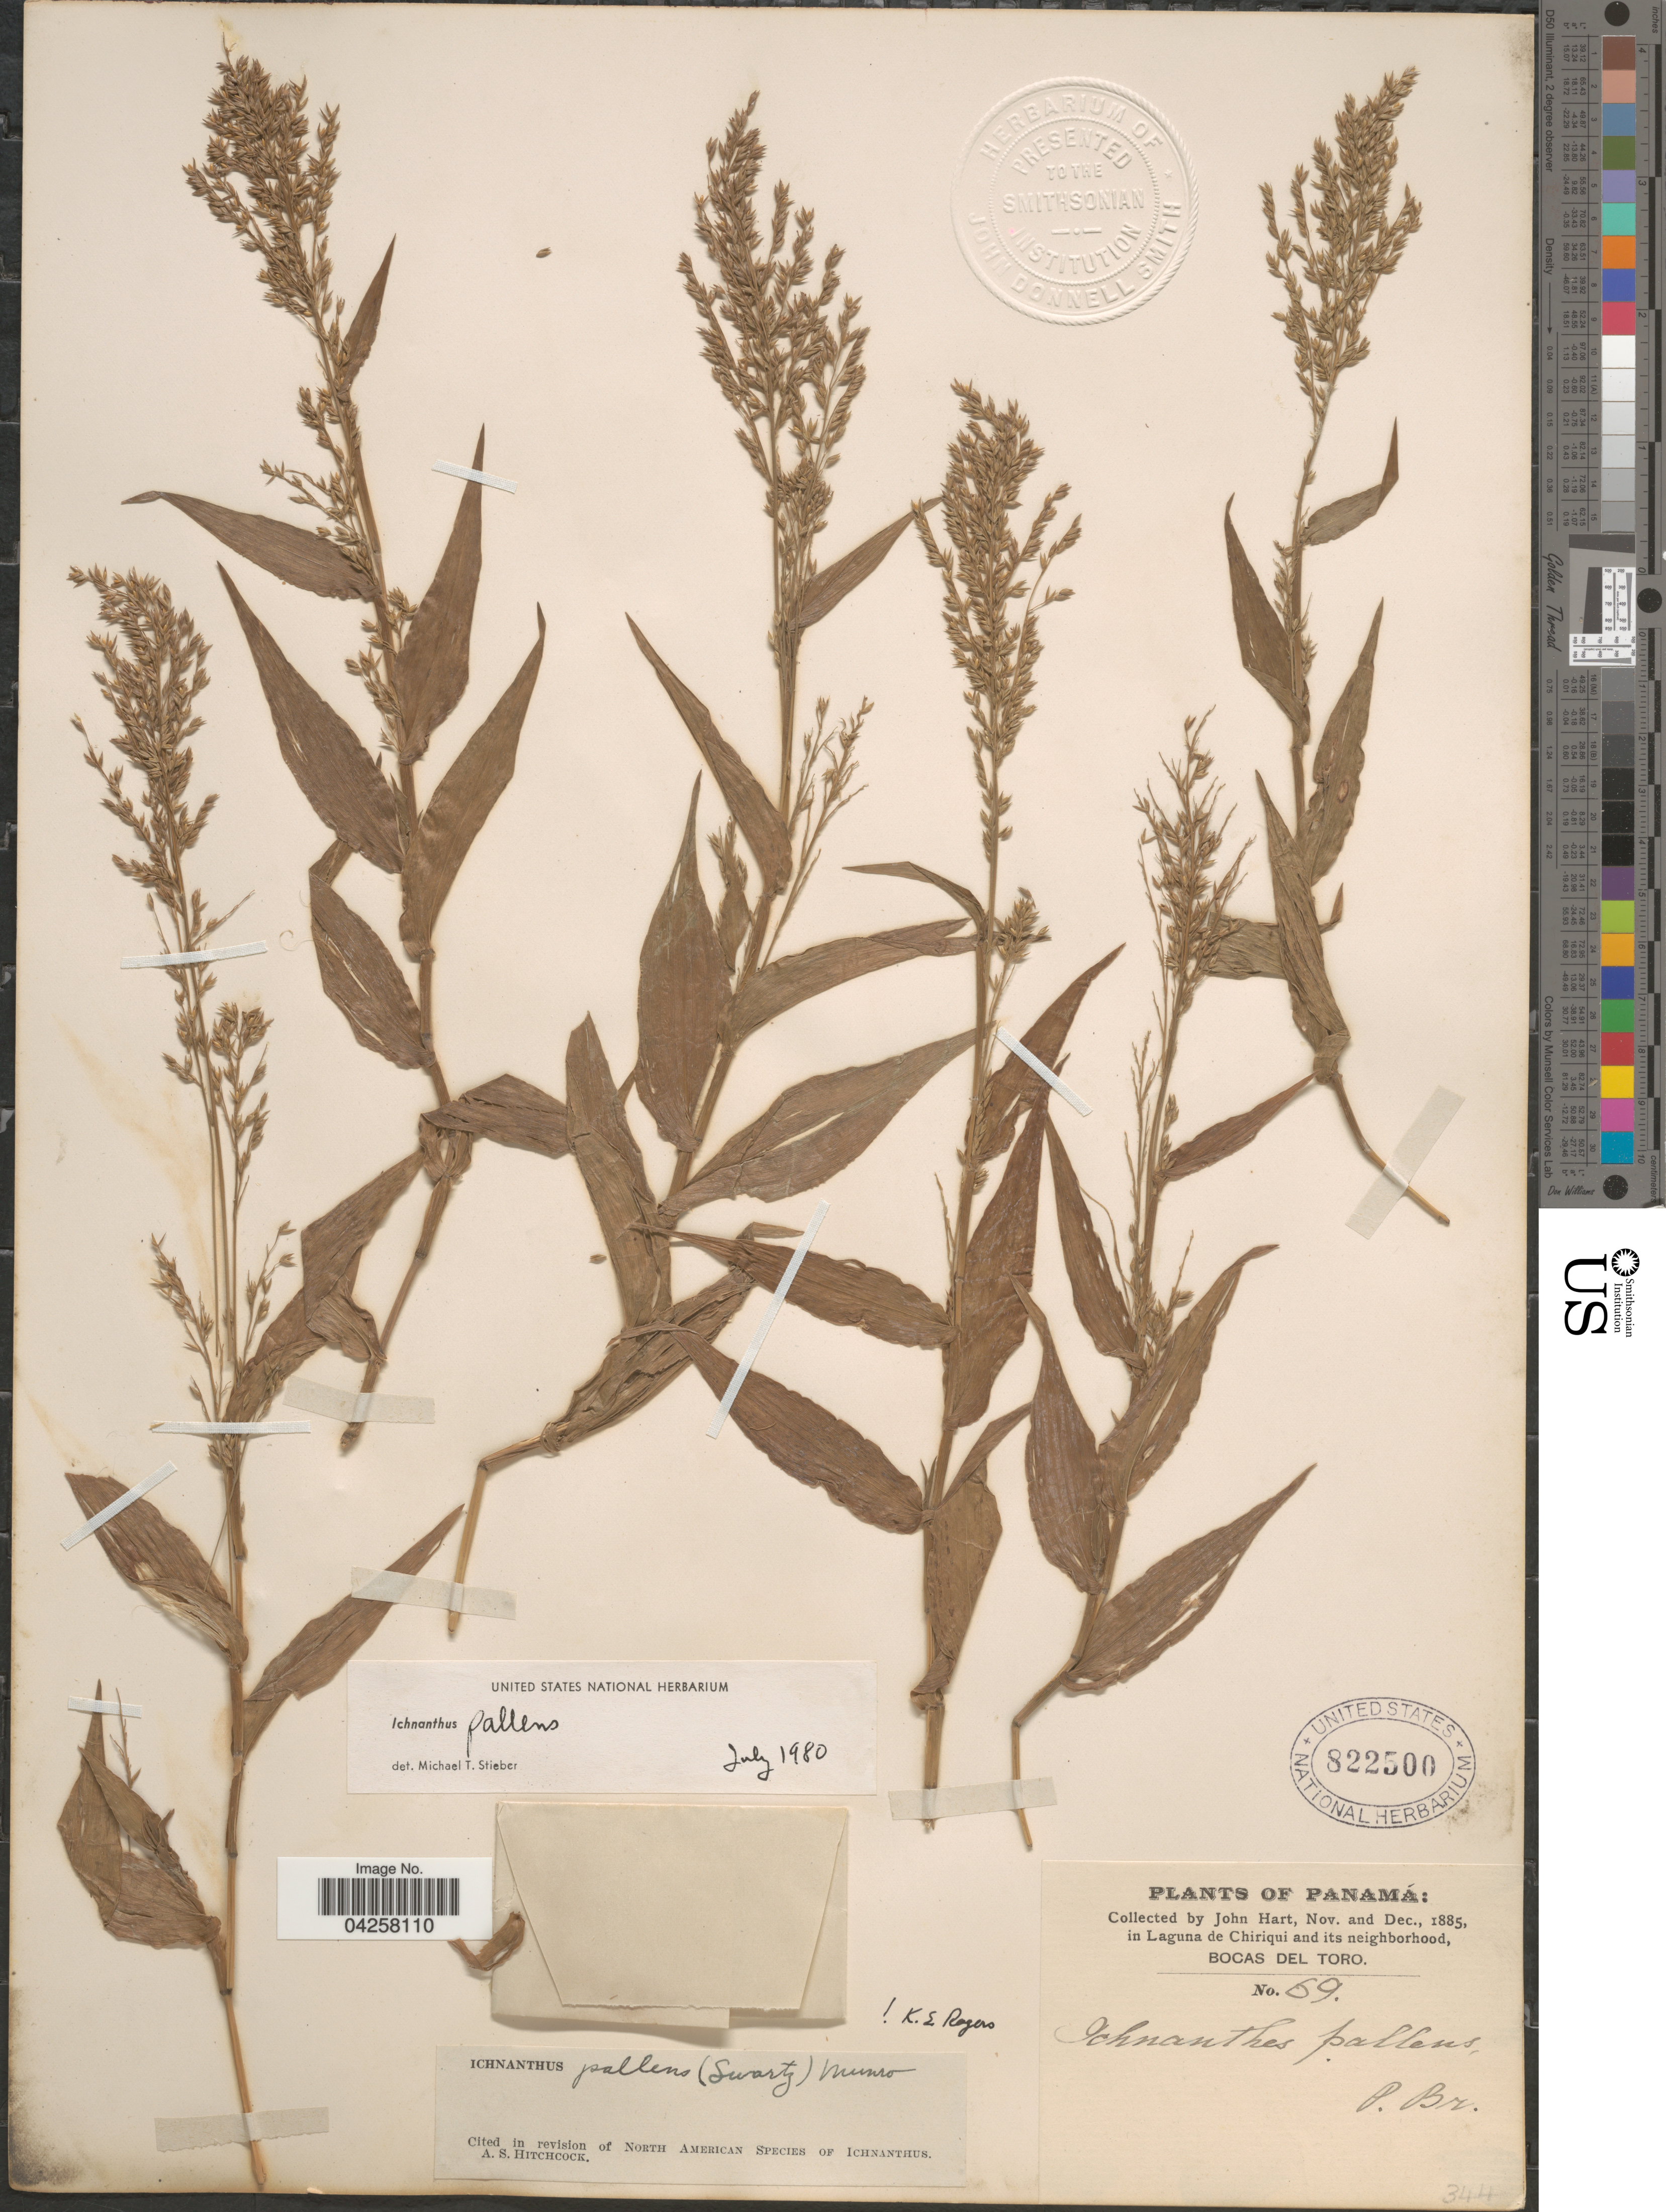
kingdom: Plantae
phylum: Tracheophyta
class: Liliopsida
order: Poales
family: Poaceae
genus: Ichnanthus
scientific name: Ichnanthus pallens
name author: (Sw.) Munro ex Benth.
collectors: J. H. Hart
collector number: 69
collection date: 1885-11/1885-12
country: Panama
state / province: Bocas del Toro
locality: In Laguna de Chiriqui and its neighborhood.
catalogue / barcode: US 822500